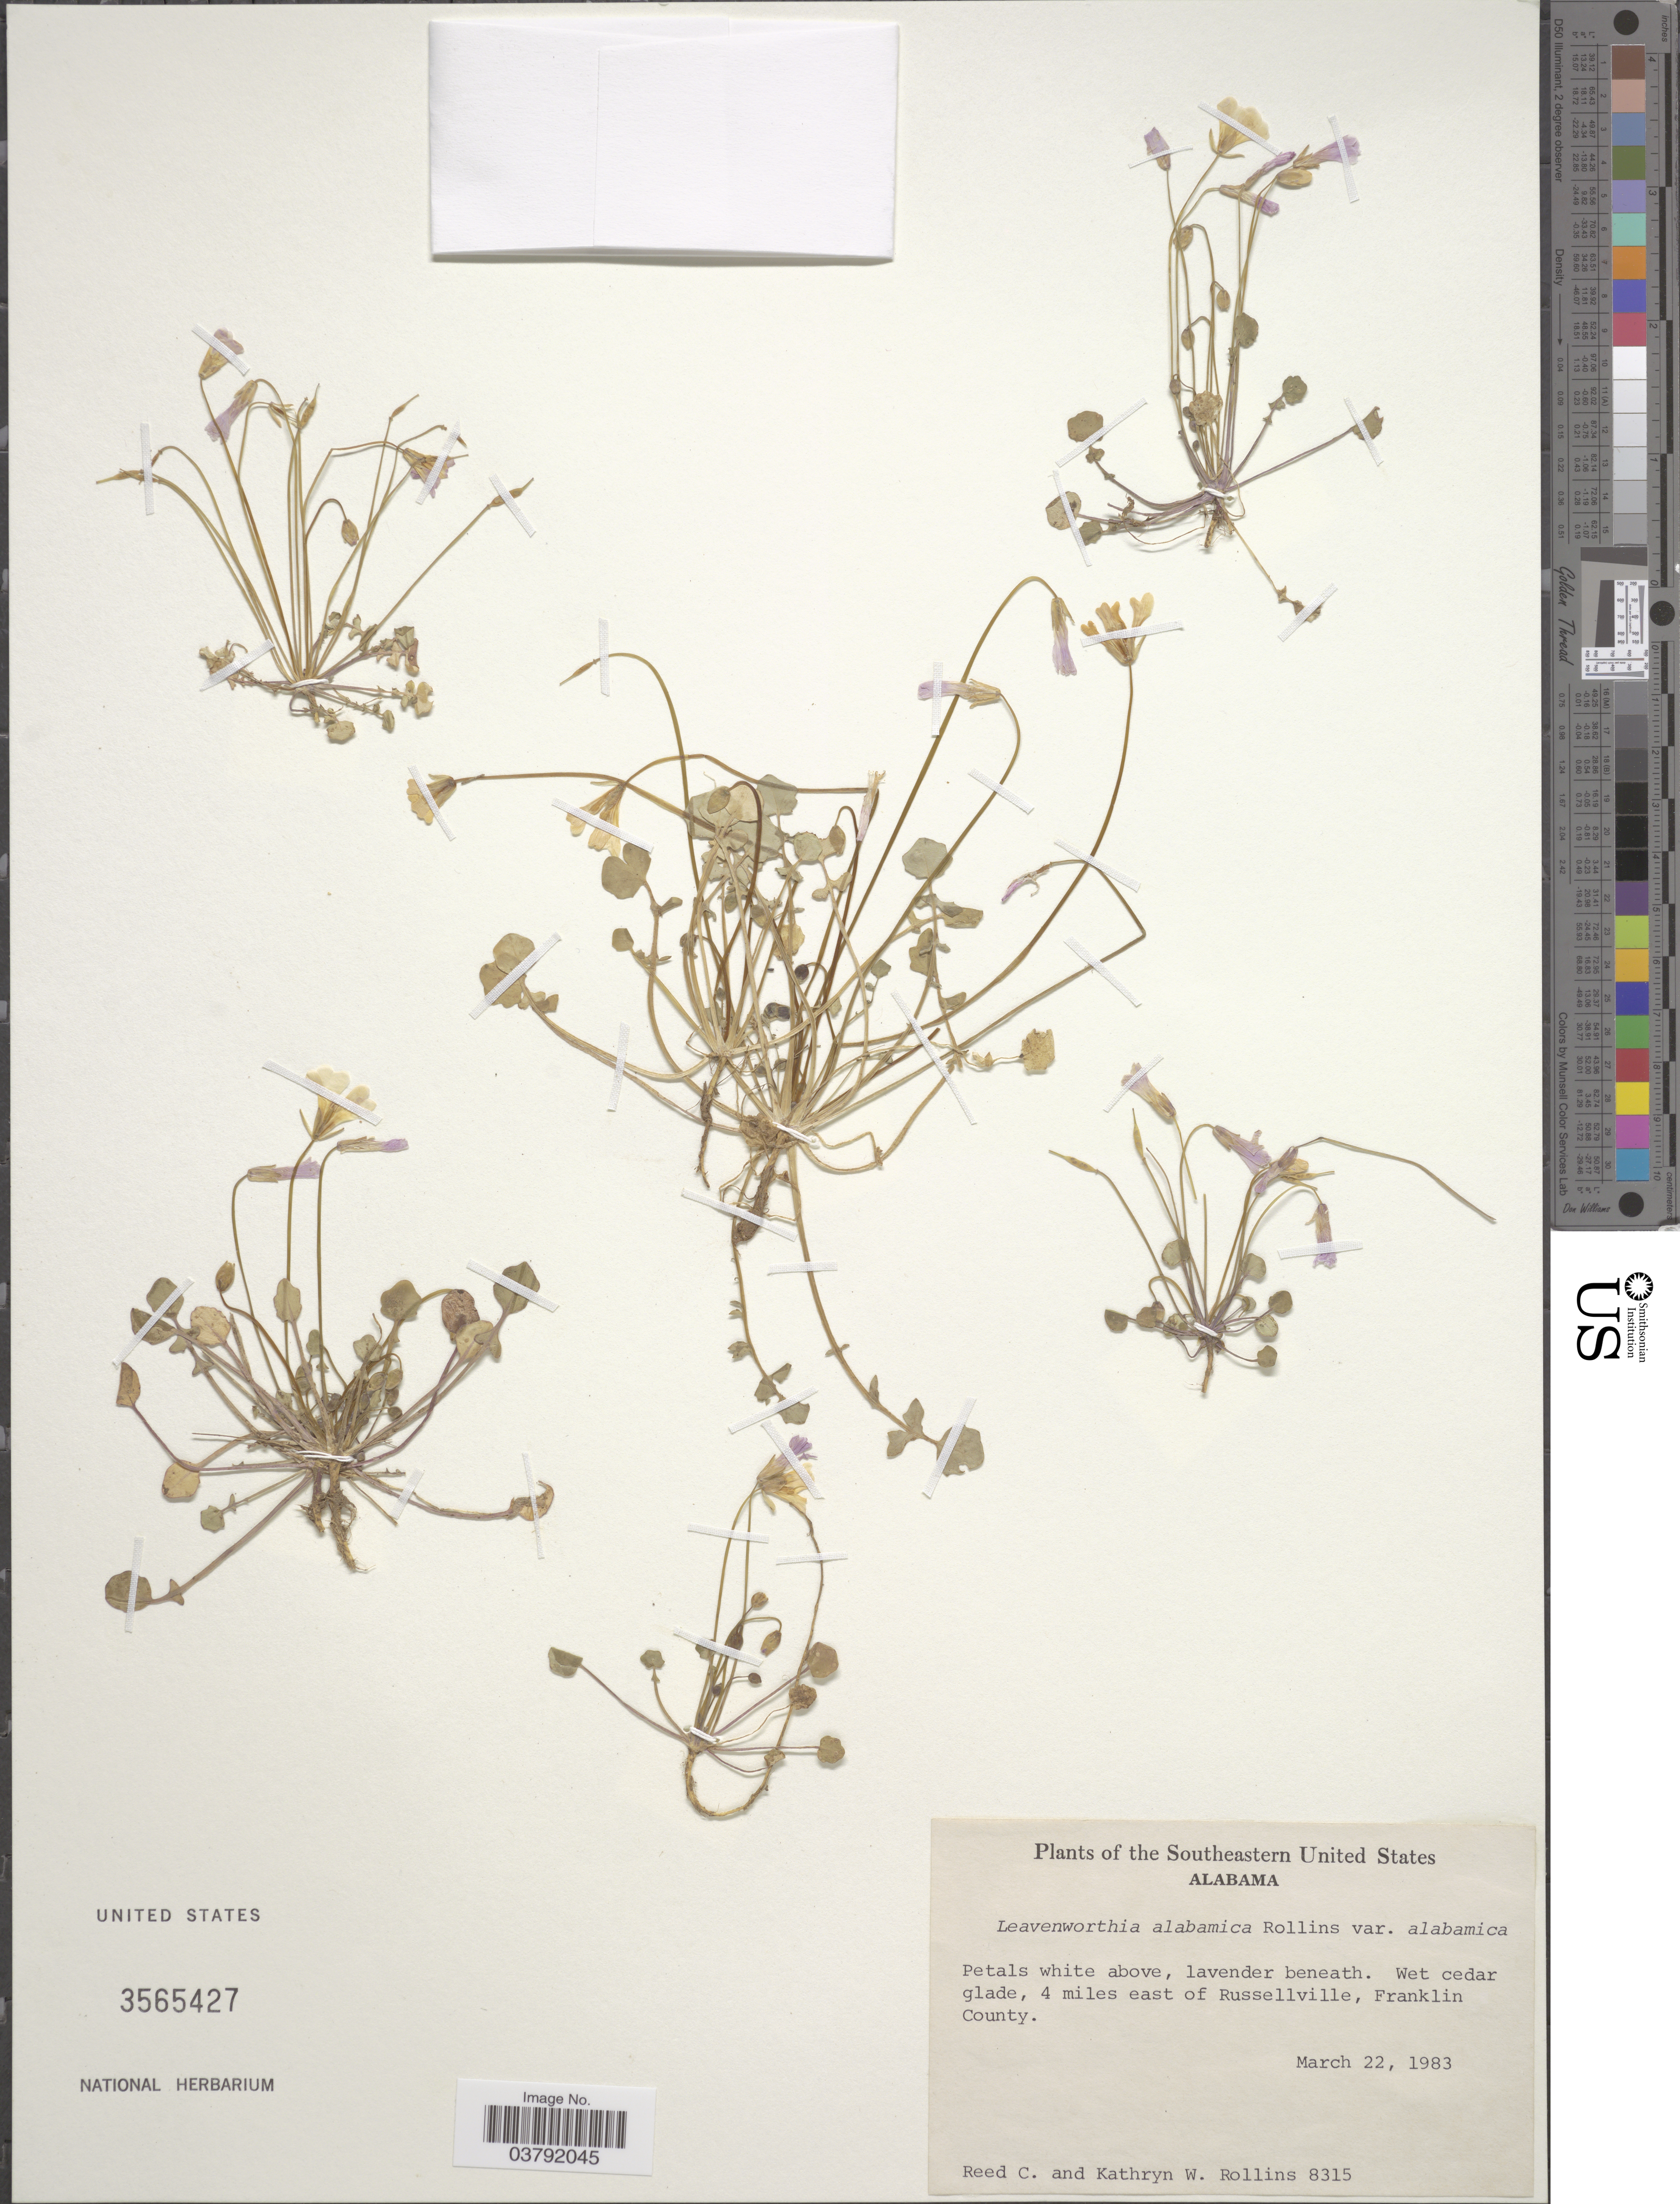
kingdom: Plantae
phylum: Tracheophyta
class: Magnoliopsida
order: Brassicales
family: Brassicaceae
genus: Leavenworthia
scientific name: Leavenworthia alabamica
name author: Rollins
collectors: R. C. Rollins & K. W. Rollins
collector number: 8315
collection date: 1983-03-22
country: United States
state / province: Alabama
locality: Southeastern United States. 4 miles east of Russellville, Franklin County.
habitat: wet cedar glade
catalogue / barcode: US 3565427